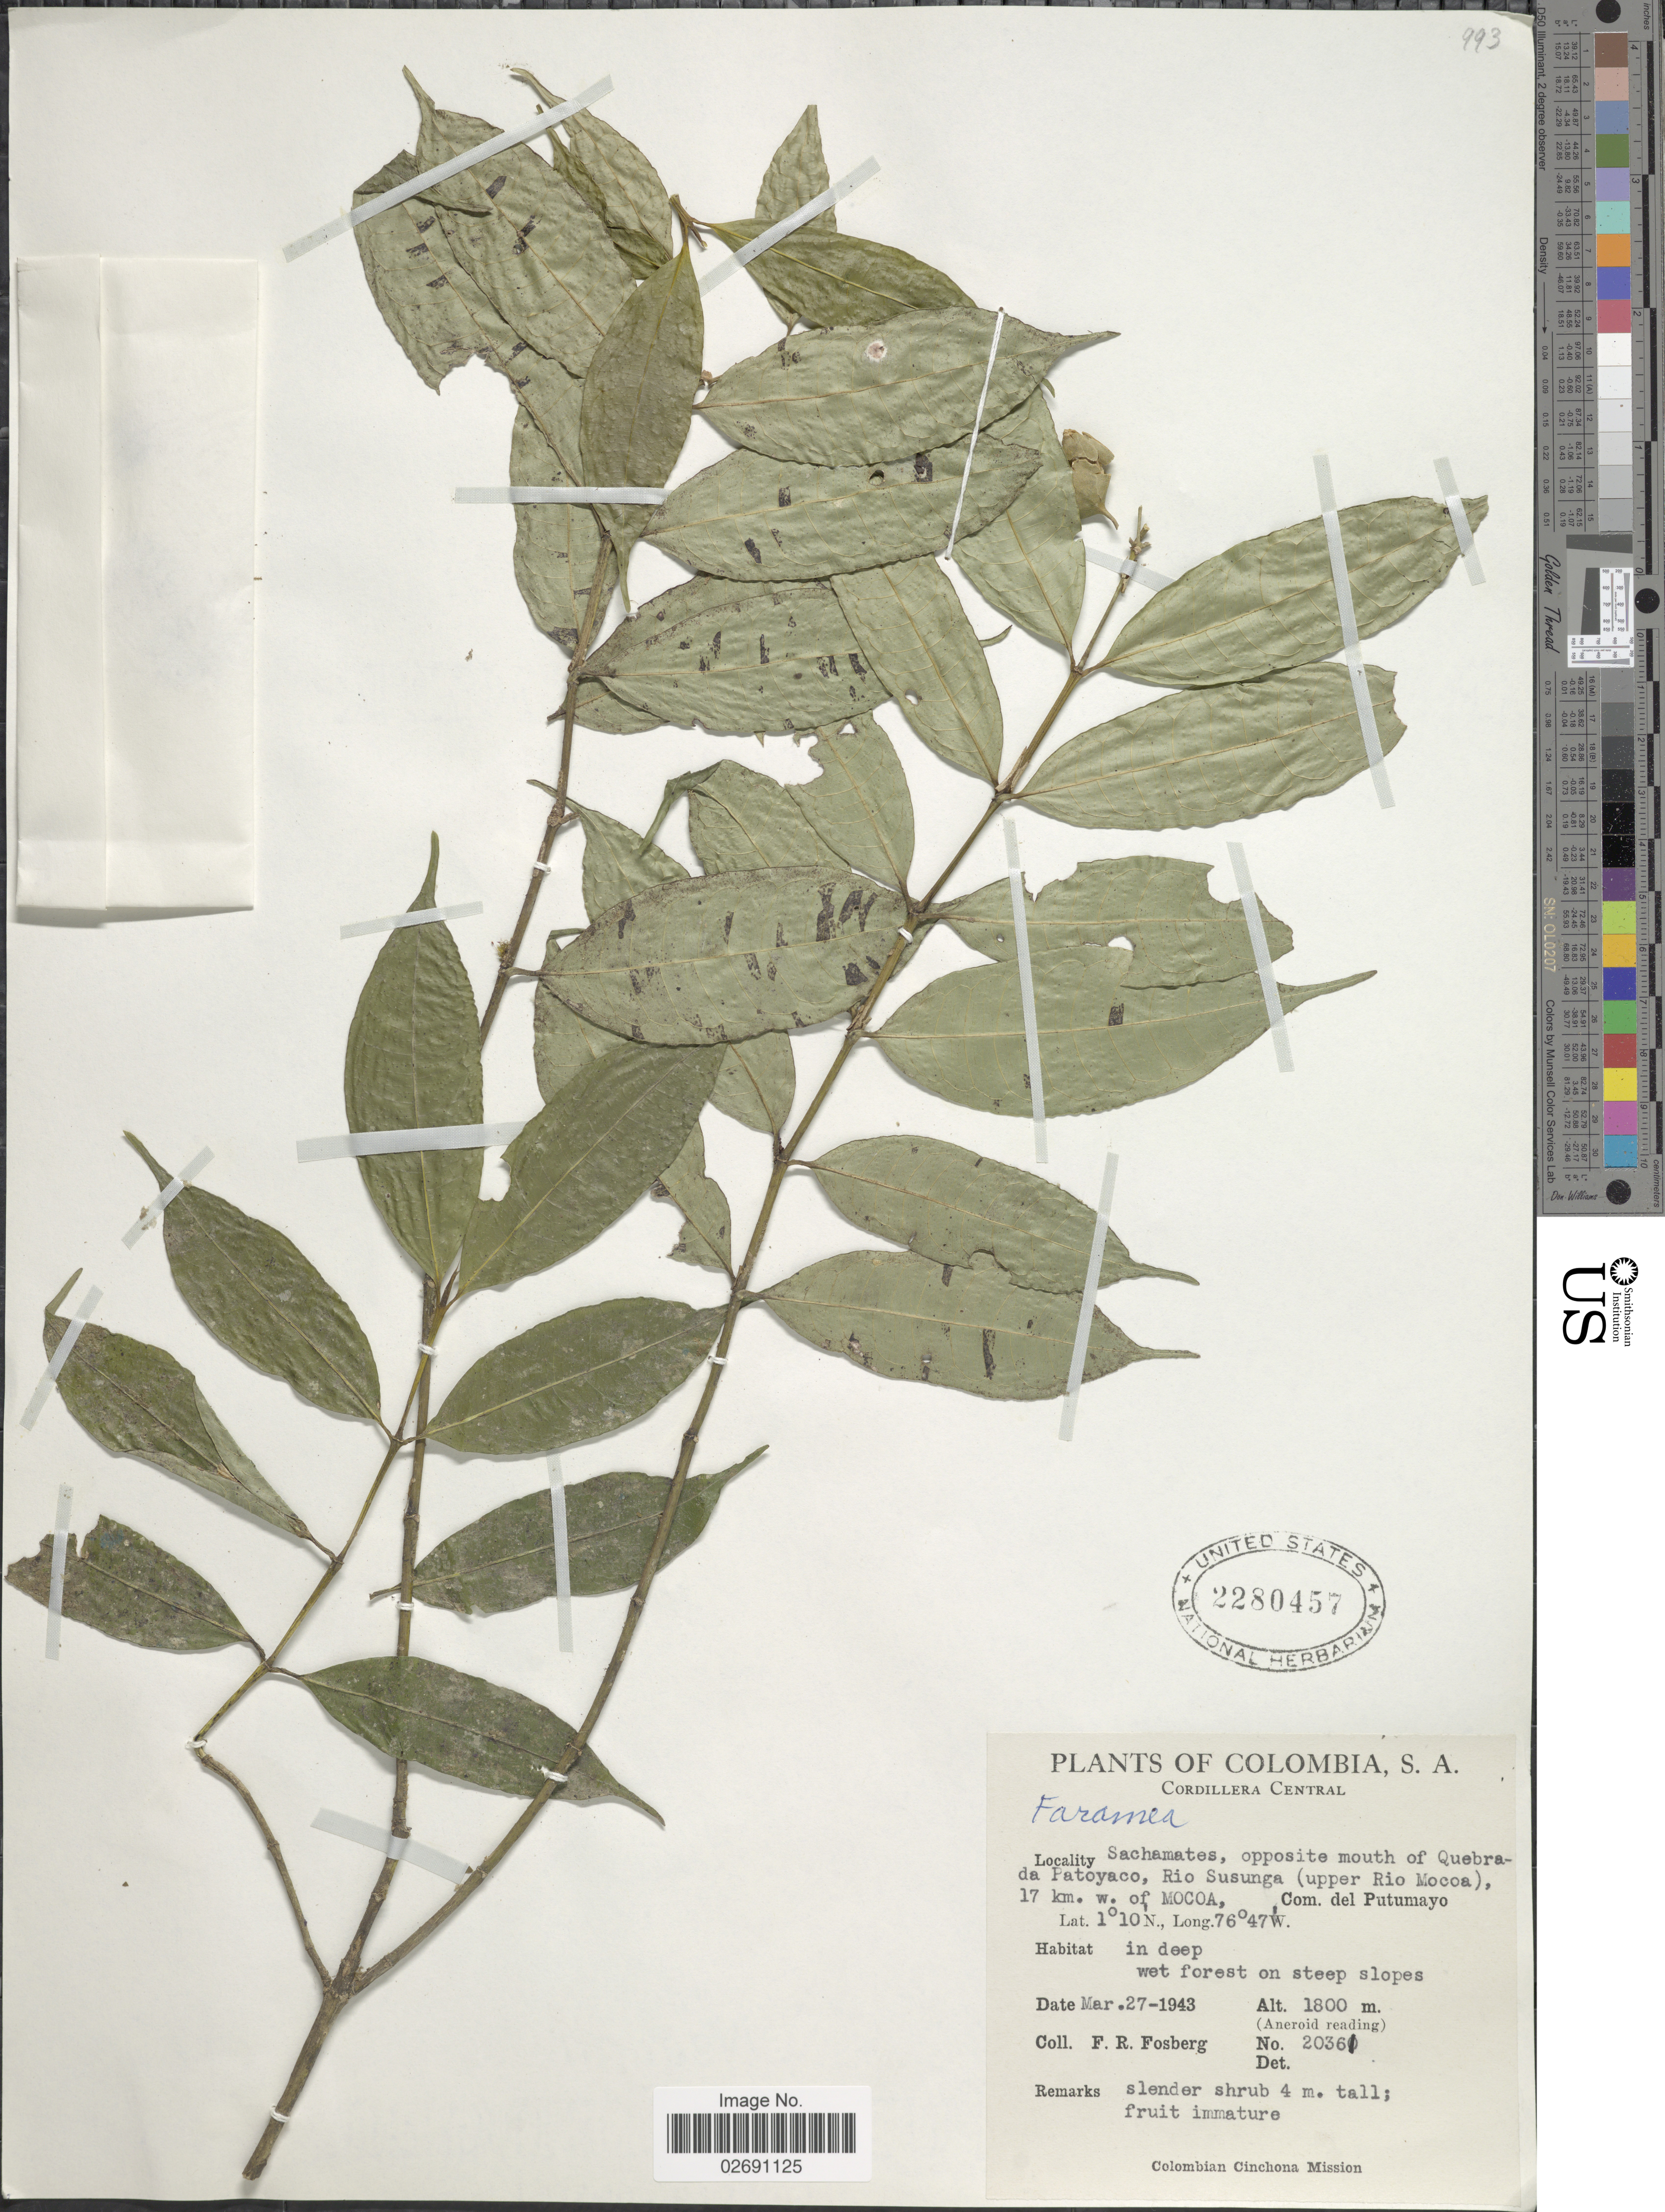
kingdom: Plantae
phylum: Tracheophyta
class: Magnoliopsida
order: Gentianales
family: Rubiaceae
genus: Faramea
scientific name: Faramea sp.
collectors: F. R. Fosberg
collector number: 20361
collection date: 1943-03-27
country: Colombia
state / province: Putumayo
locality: Cordillera Centra, Sachamates, opposite mouth of Quebrada Patoyaco, Rio Susunga (upper Rio Mocoa), 17 km. w. of Mocoa, in deep wet forest on steep slopes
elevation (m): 1800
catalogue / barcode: US 2280457